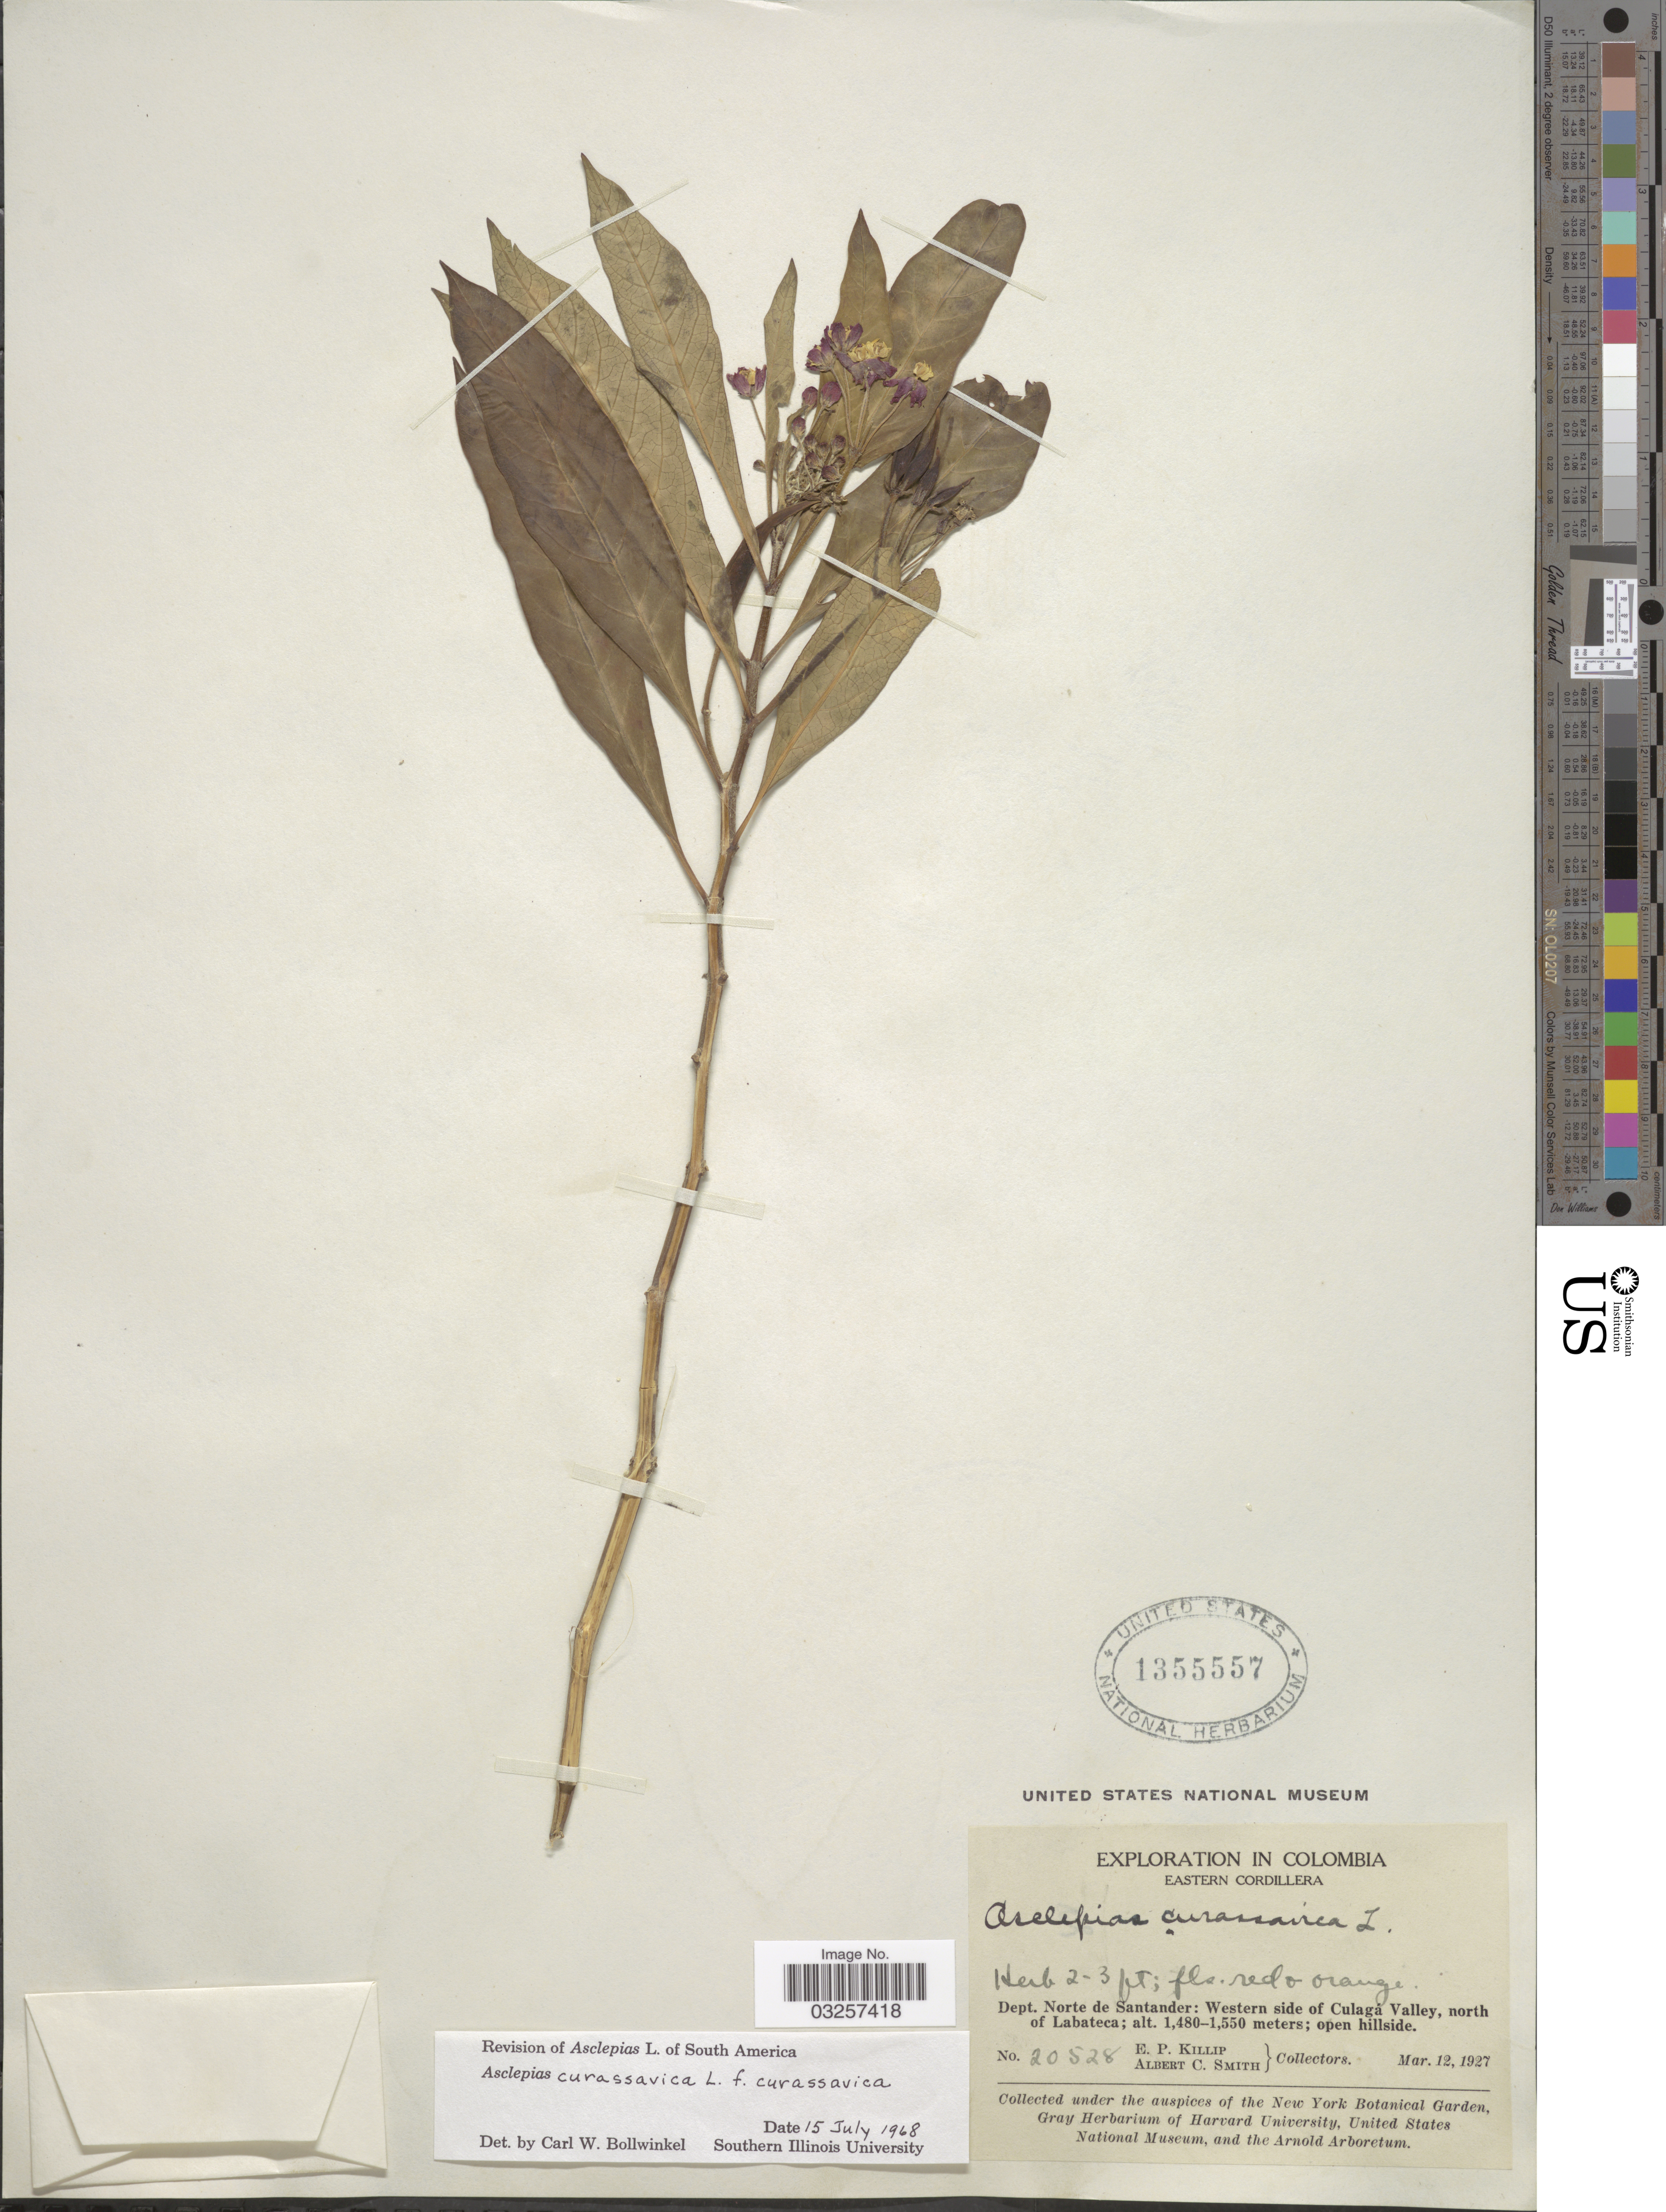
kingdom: Plantae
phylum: Tracheophyta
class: Magnoliopsida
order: Gentianales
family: Apocynaceae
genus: Asclepias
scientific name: Asclepias curassavica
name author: L.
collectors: E. P. Killip & A. C. Smith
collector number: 20528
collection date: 1927-03-12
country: Colombia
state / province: Norte de Santander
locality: Eastern Cordillera. Dept. Norte de Santander: Western side of Culagá Valley, north of Labateca.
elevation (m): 1480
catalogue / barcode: US 1355557